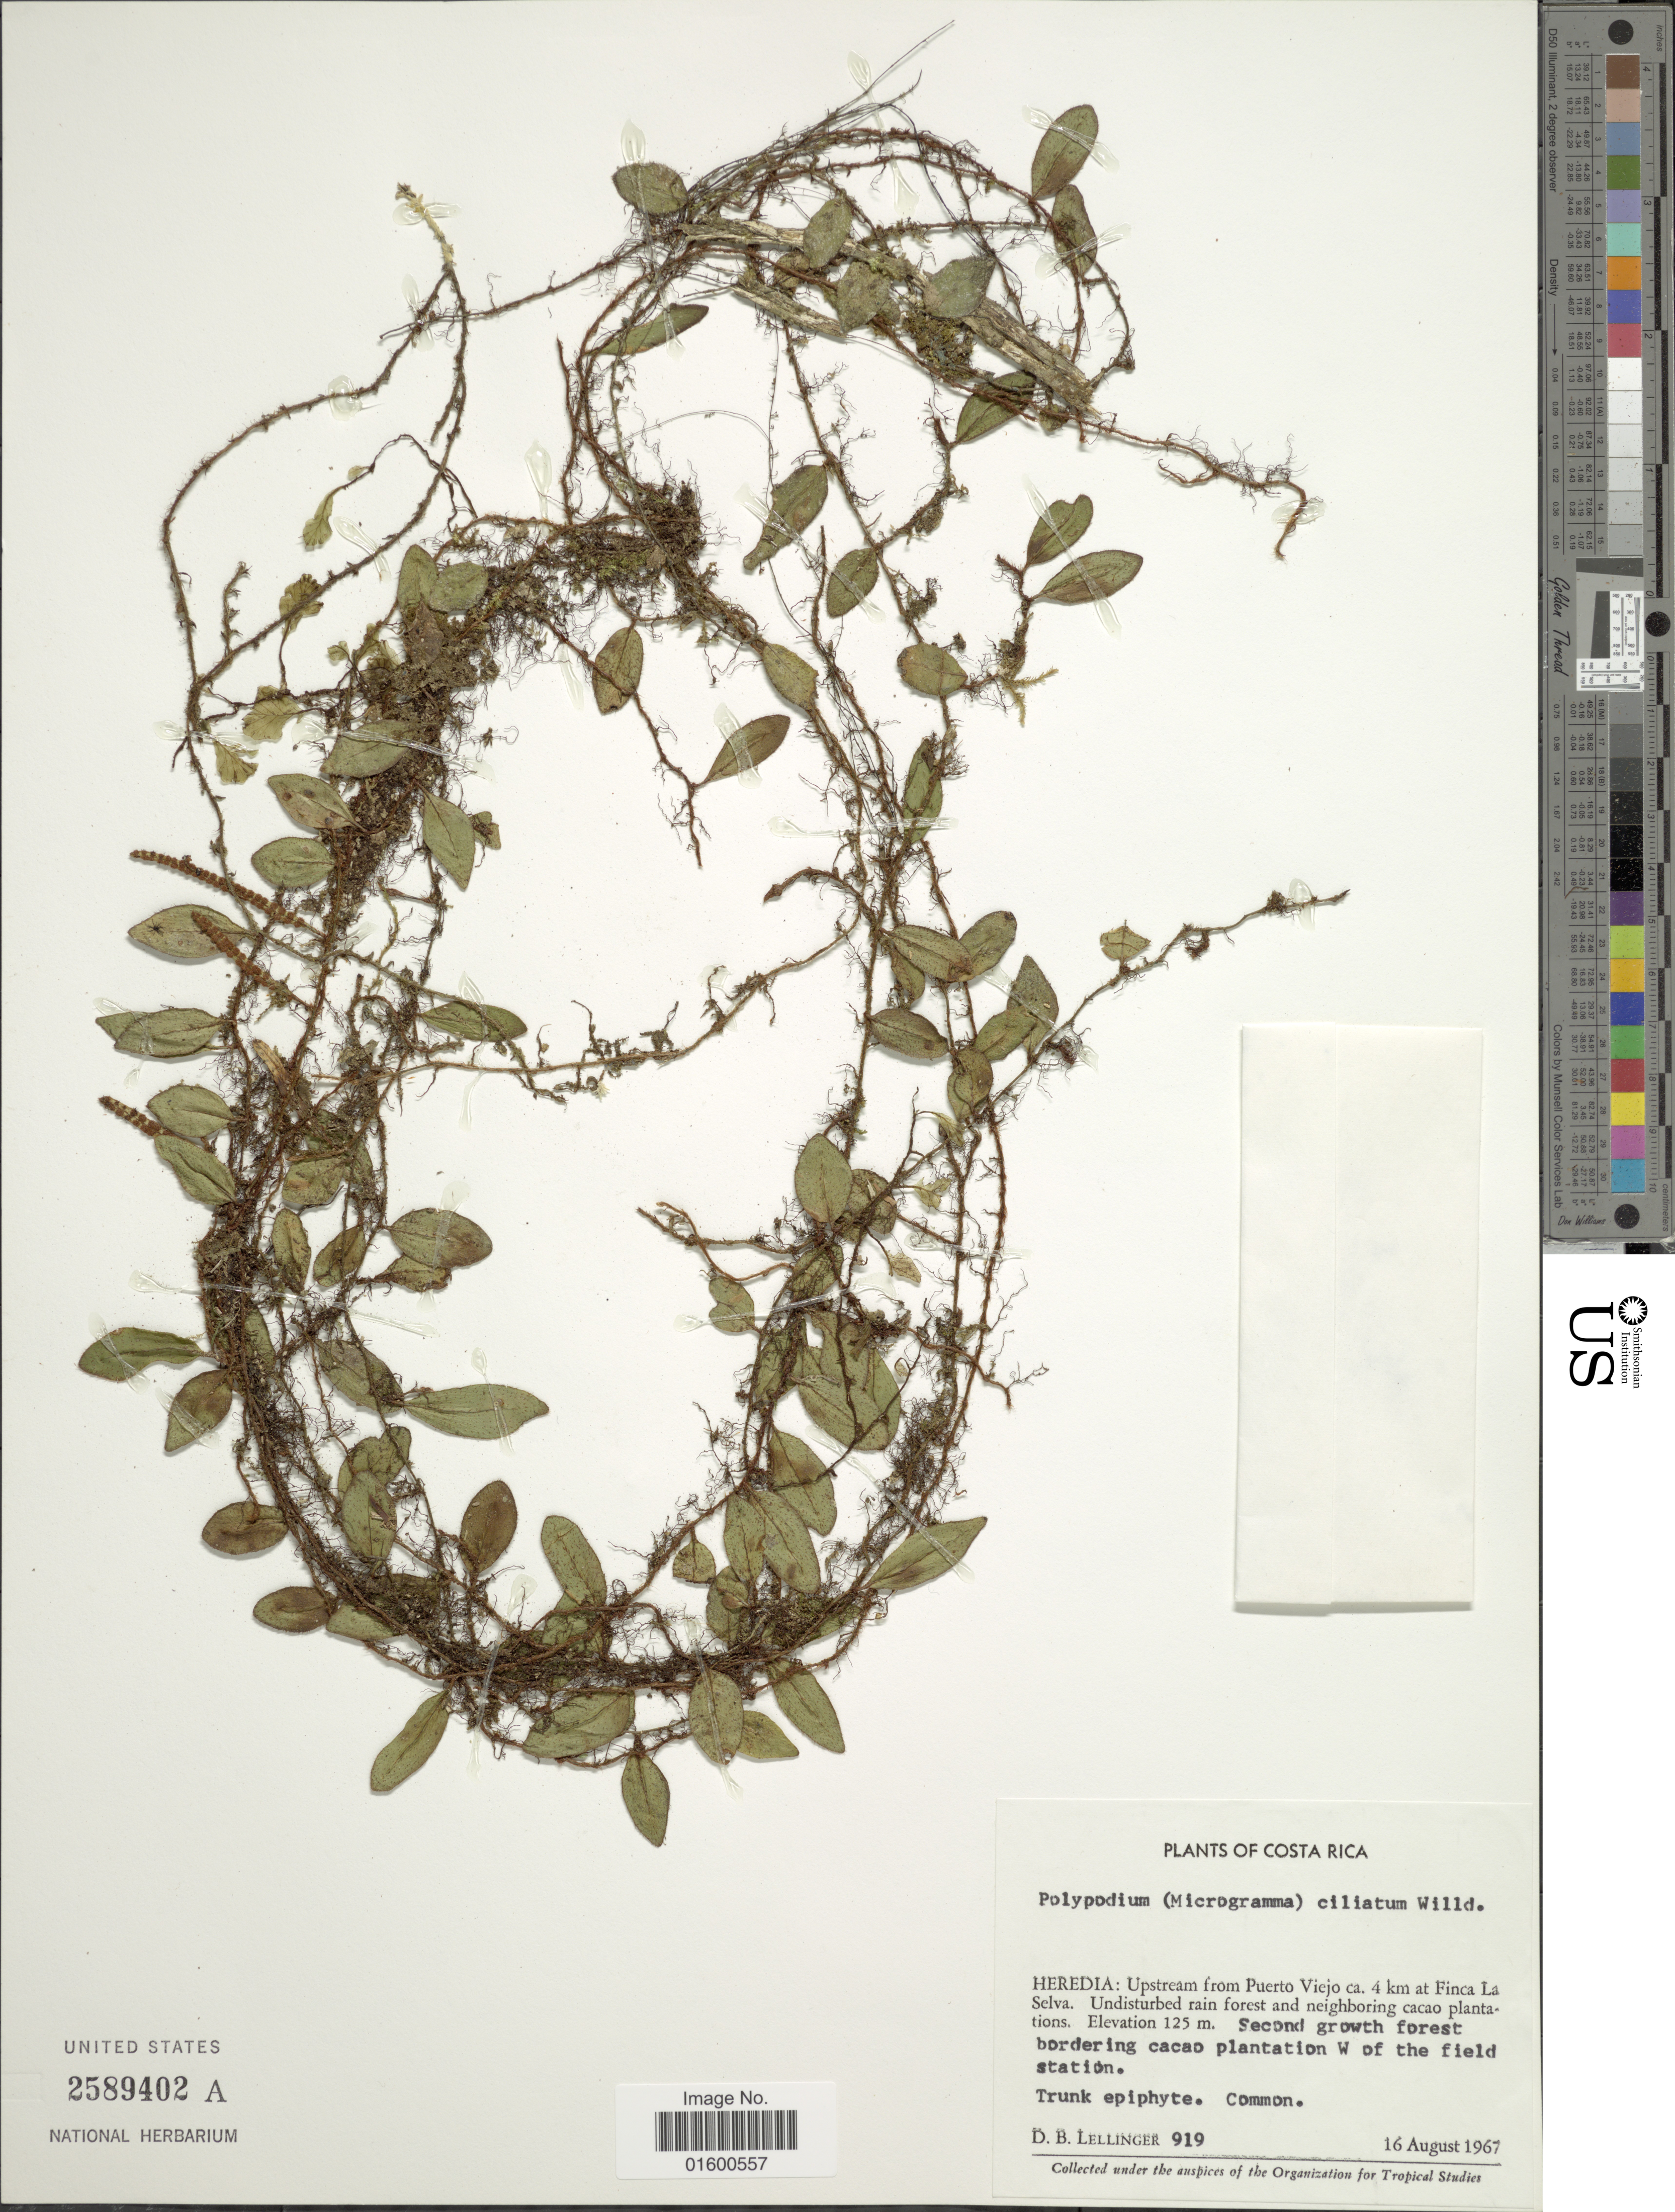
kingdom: Plantae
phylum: Tracheophyta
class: Polypodiopsida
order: Polypodiales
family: Polypodiaceae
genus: Microgramma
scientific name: Microgramma reptans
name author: (Cav.) A.R. Sm.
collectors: D. B. Lellinger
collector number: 919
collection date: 1967-08-16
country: Costa Rica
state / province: Heredia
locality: Heredia, upstream from Puerto Viejo ca 4 km at Finca La Selva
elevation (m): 125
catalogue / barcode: US 2589402A